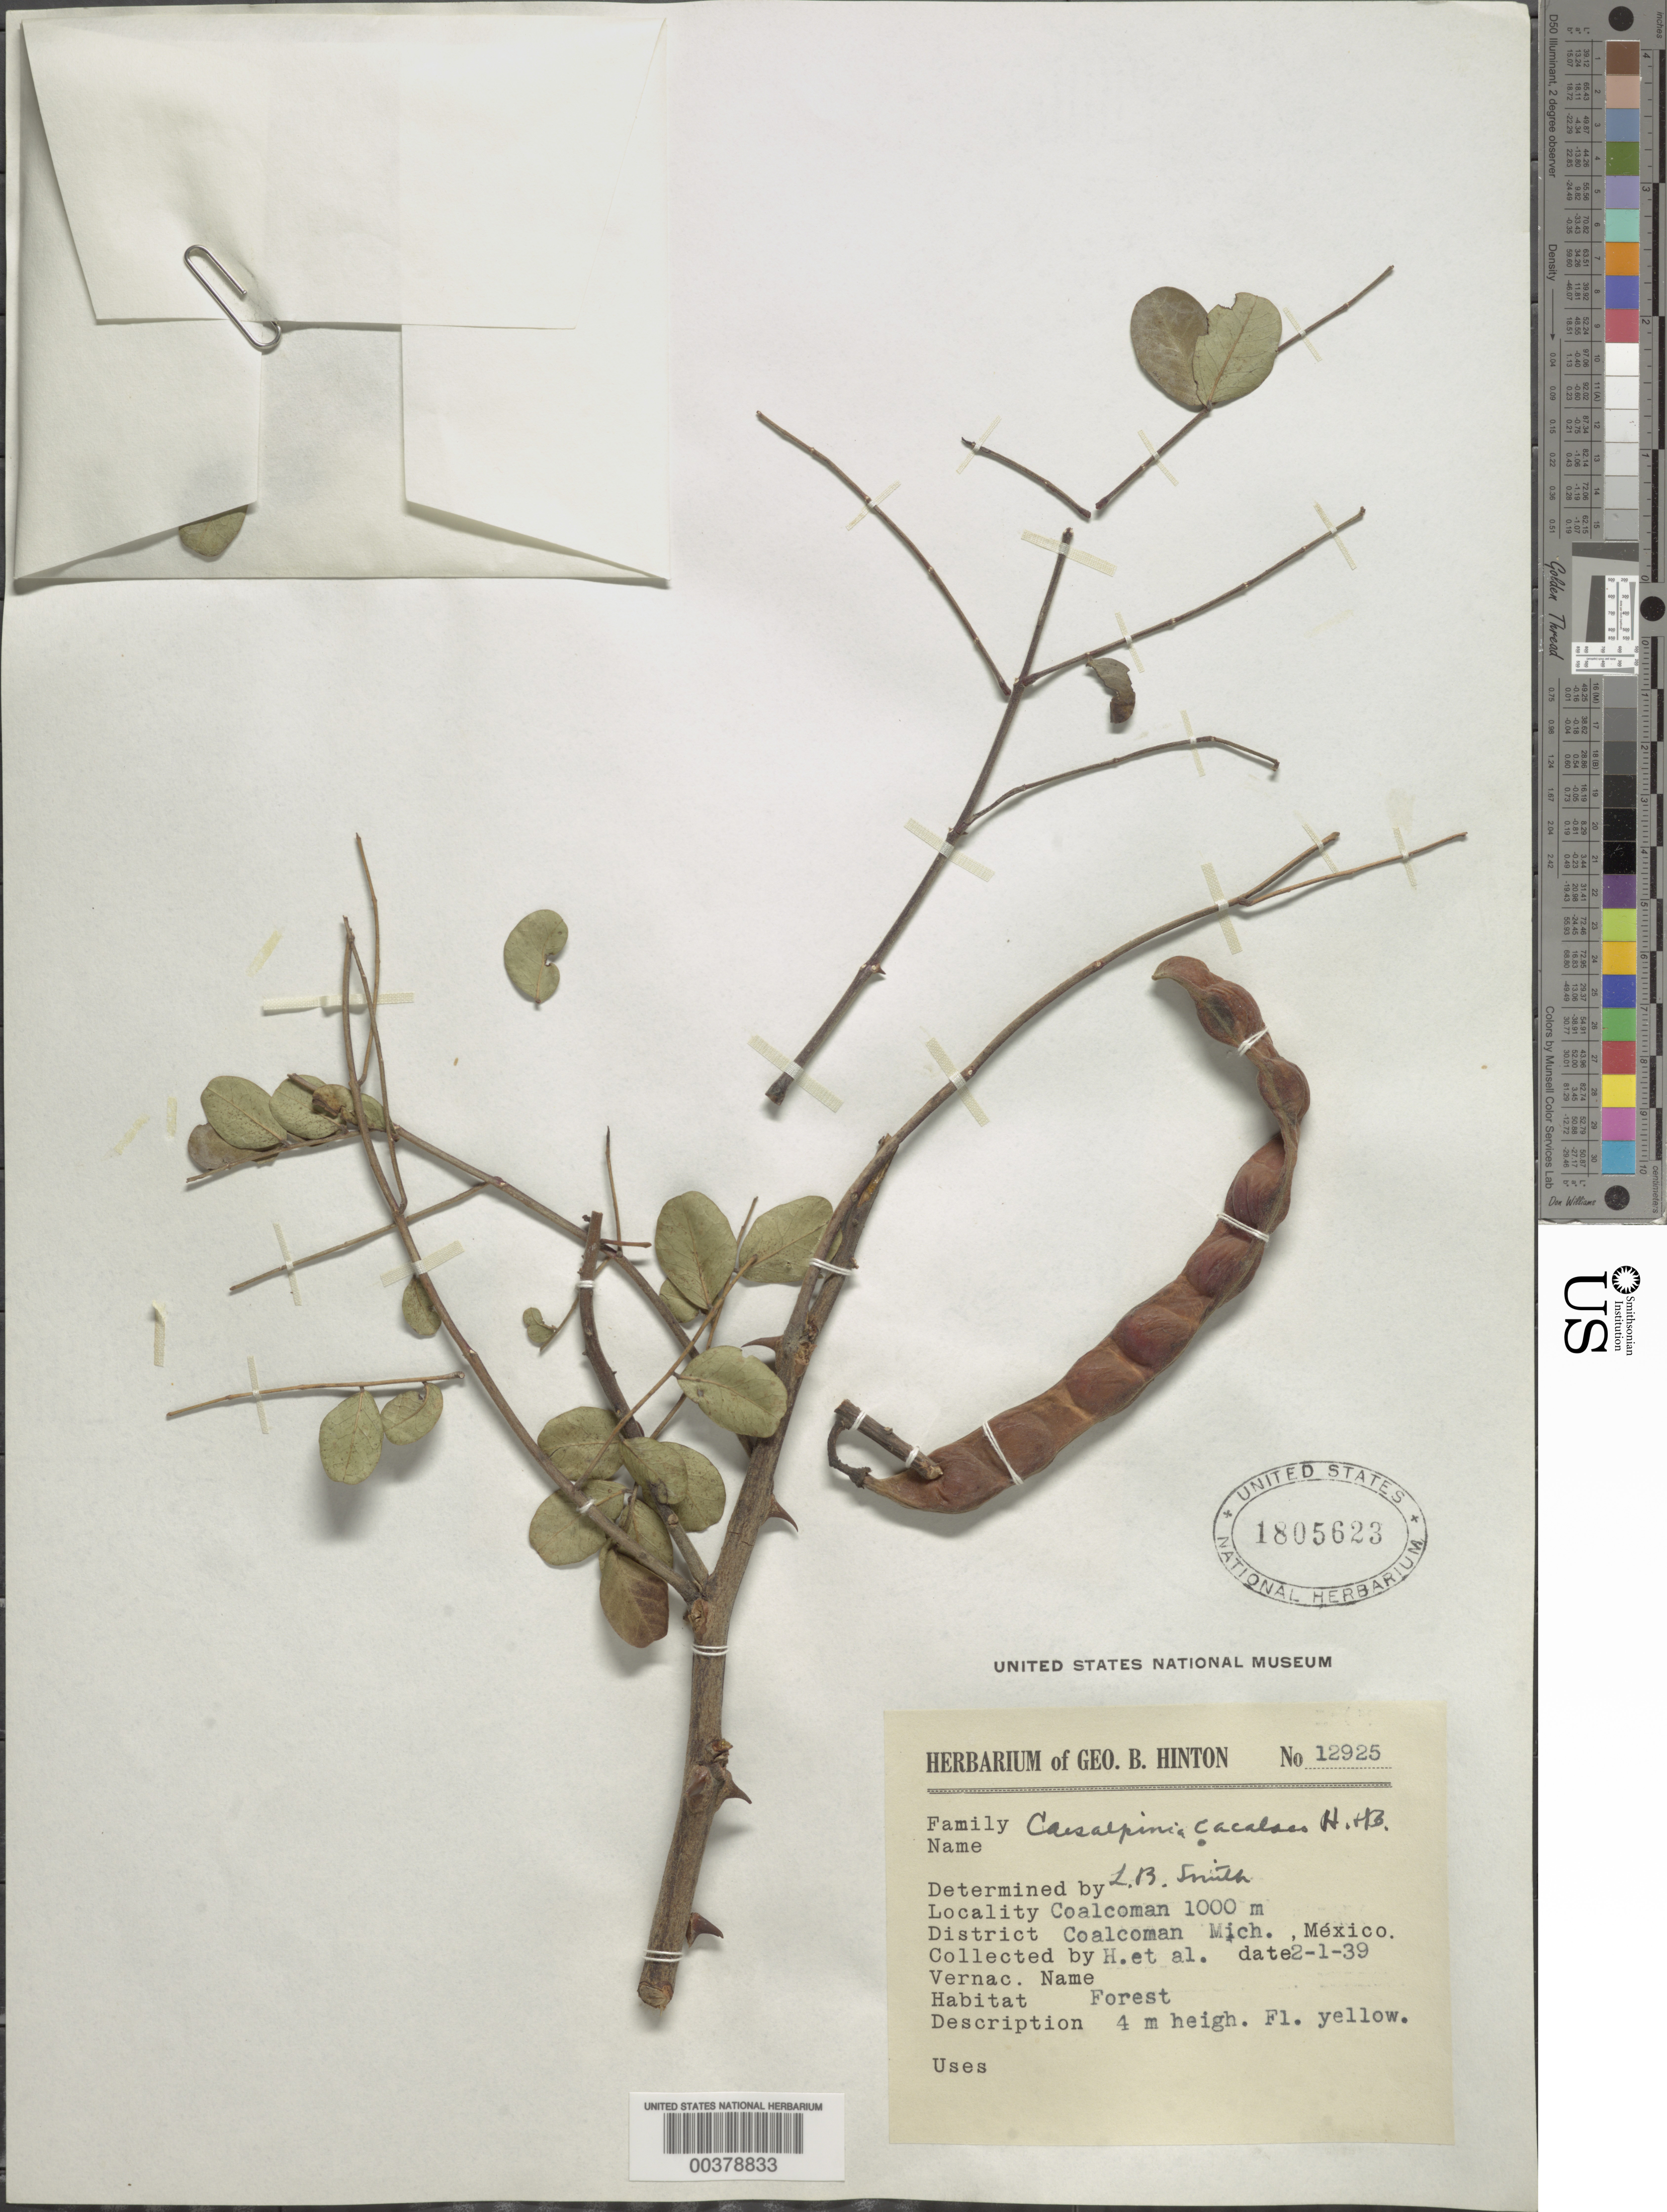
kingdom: Plantae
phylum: Tracheophyta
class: Magnoliopsida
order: Fabales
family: Fabaceae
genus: Tara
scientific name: Tara cacalaco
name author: (Bonpl.) Molinari & Sánchez Och.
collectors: G. B. Hinton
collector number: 12925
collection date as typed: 02 Jan 1939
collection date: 1939-01-02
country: Mexico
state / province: Michoacán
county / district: Coalcomán De Vazquez Pallares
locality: Coalcomán Mun. (?), Coalcomán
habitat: Forest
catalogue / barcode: US 1805623